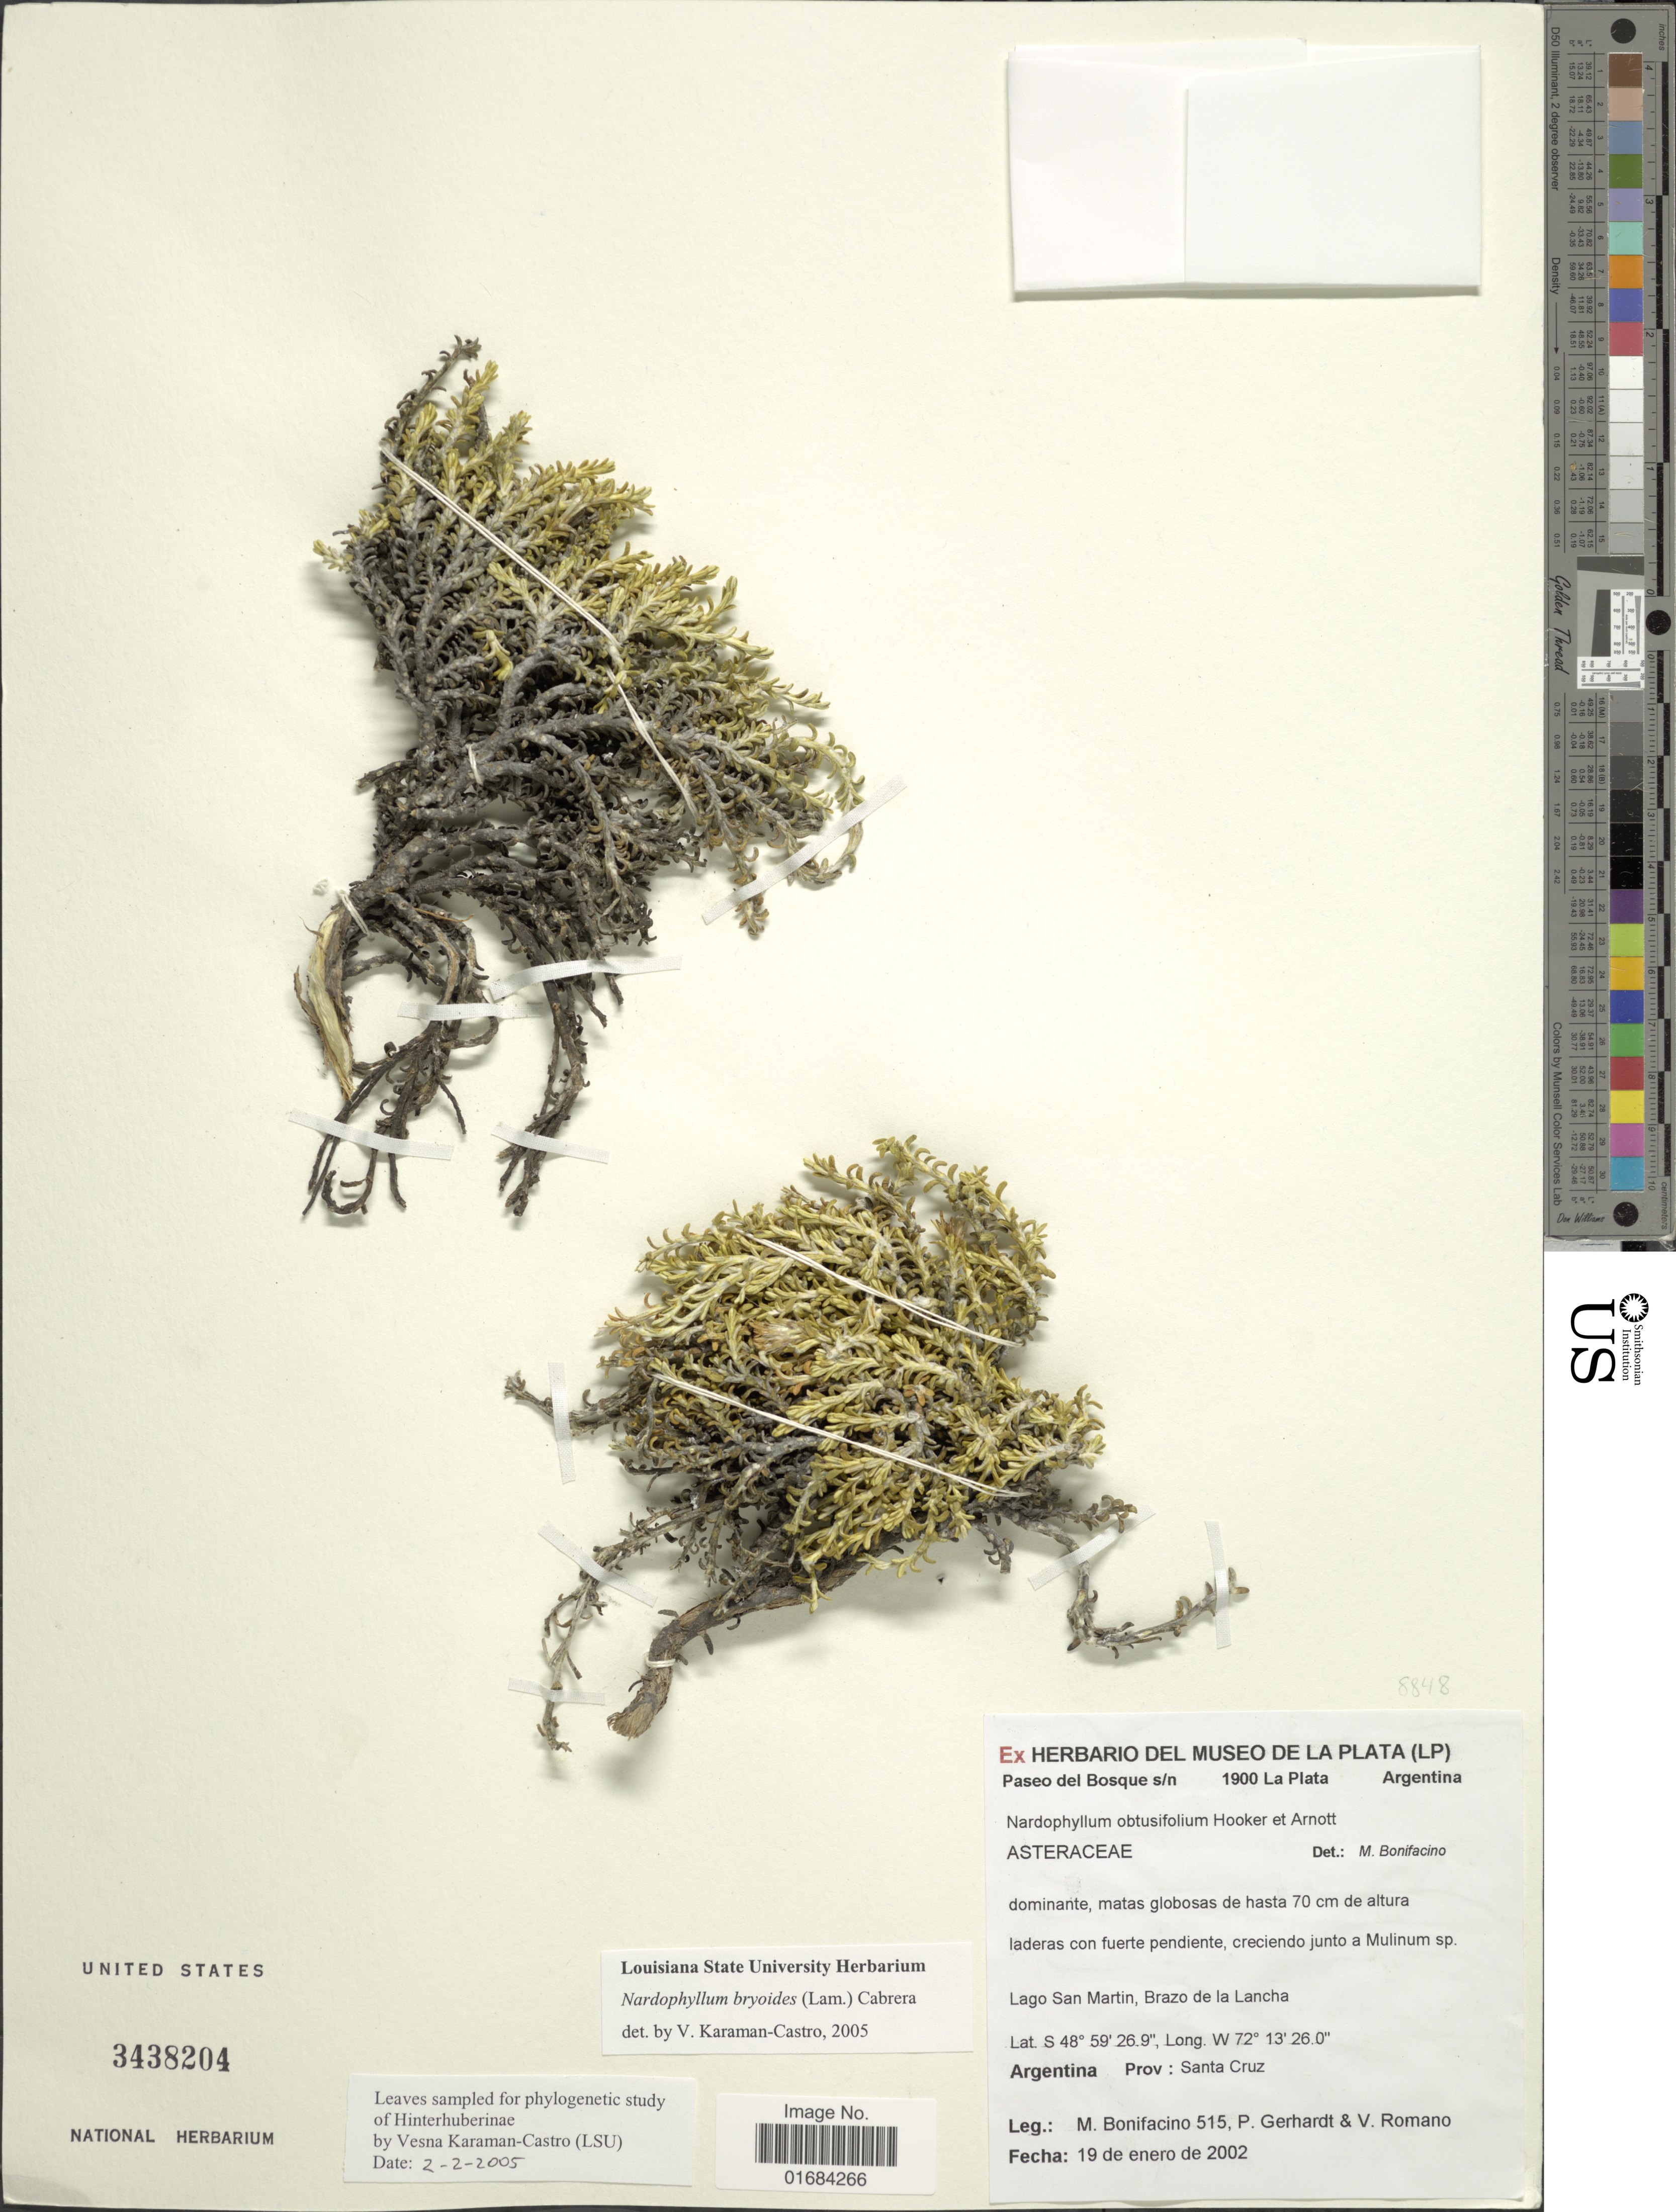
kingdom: Plantae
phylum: Tracheophyta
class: Magnoliopsida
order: Asterales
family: Asteraceae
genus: Nardophyllum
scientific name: Nardophyllum bryoides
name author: (Lam.) Cabrera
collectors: M. Bonifacino, P. Gerhardt & V. Romano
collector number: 0515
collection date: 2002-01-19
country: Argentina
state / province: Santa Cruz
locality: Lago San Martin, Brazo de la Lancha.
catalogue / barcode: US 3438204